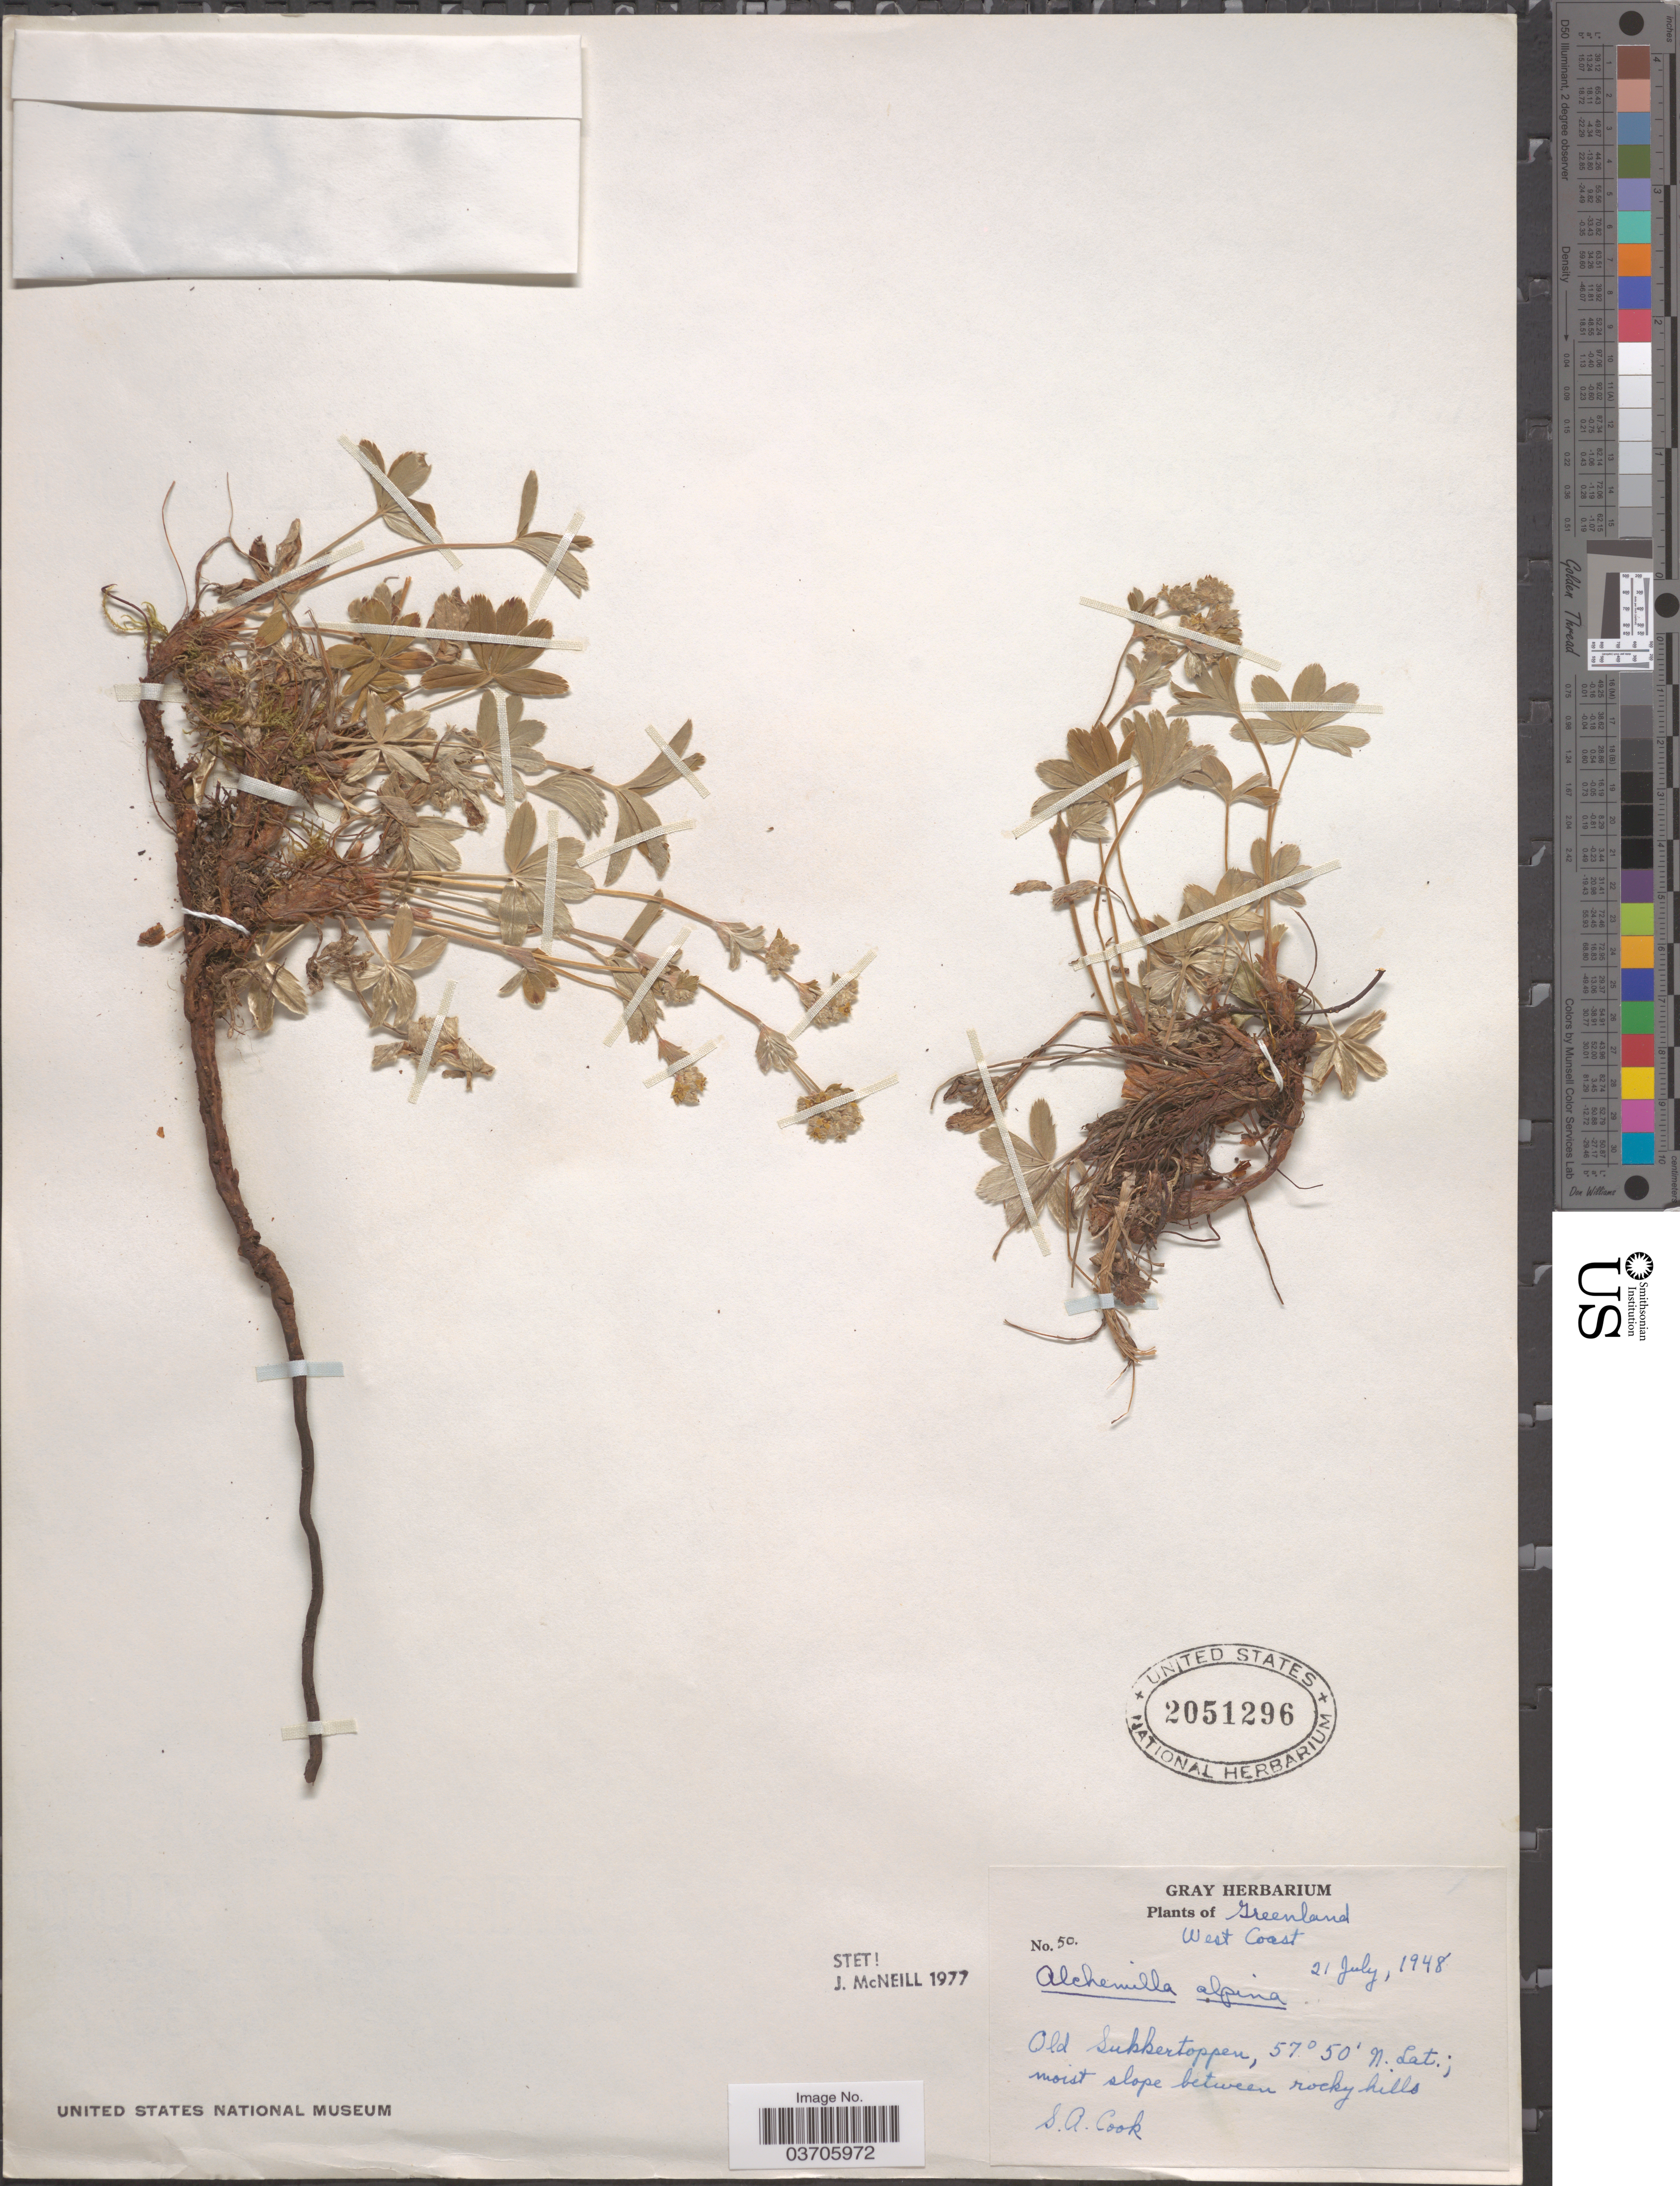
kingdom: Plantae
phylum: Tracheophyta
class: Magnoliopsida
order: Rosales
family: Rosaceae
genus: Alchemilla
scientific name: Alchemilla alpina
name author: L.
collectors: S. A. Cook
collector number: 50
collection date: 1948-07-21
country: Greenland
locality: West Coast. Old Sukkertoppen.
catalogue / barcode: US 2051296